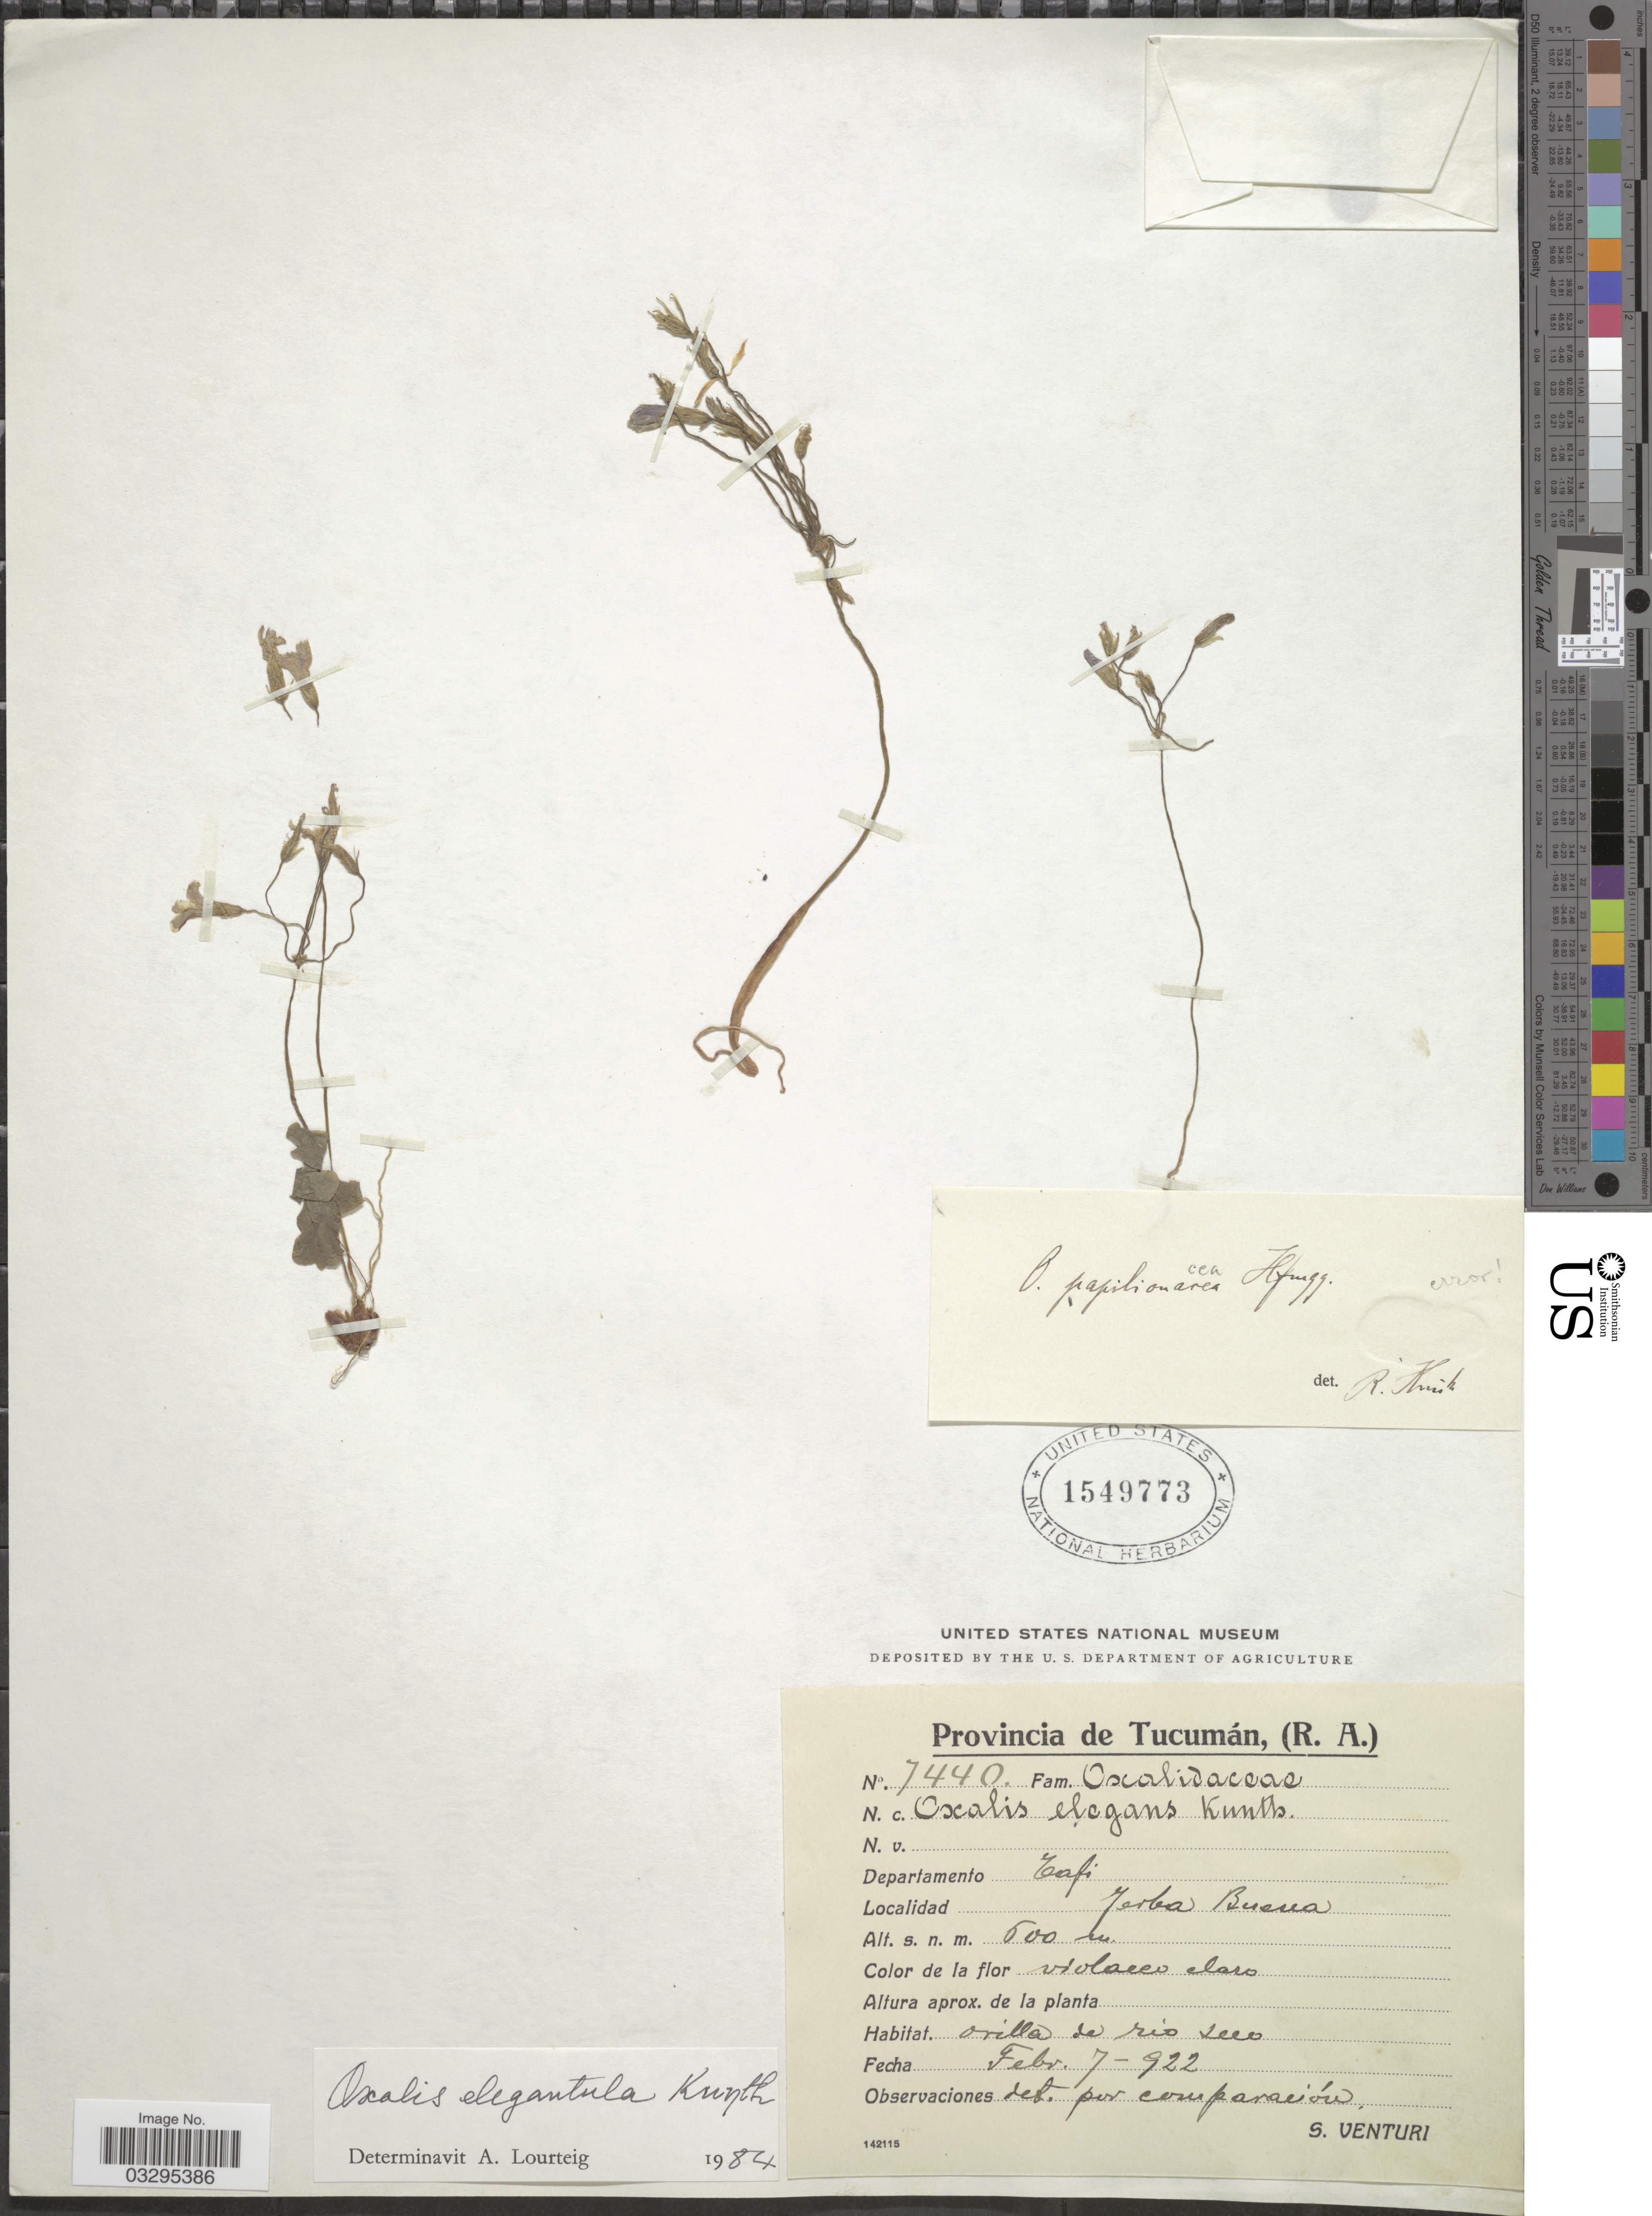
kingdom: Plantae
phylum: Tracheophyta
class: Magnoliopsida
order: Oxalidales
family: Oxalidaceae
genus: Oxalis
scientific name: Oxalis elegantula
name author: Turcz.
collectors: S. Venturi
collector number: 7440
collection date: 1922-02-07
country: Argentina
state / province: Tucuman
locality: Departamento Tafi. Jerba Buena.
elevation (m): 600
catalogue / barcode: US 1549773